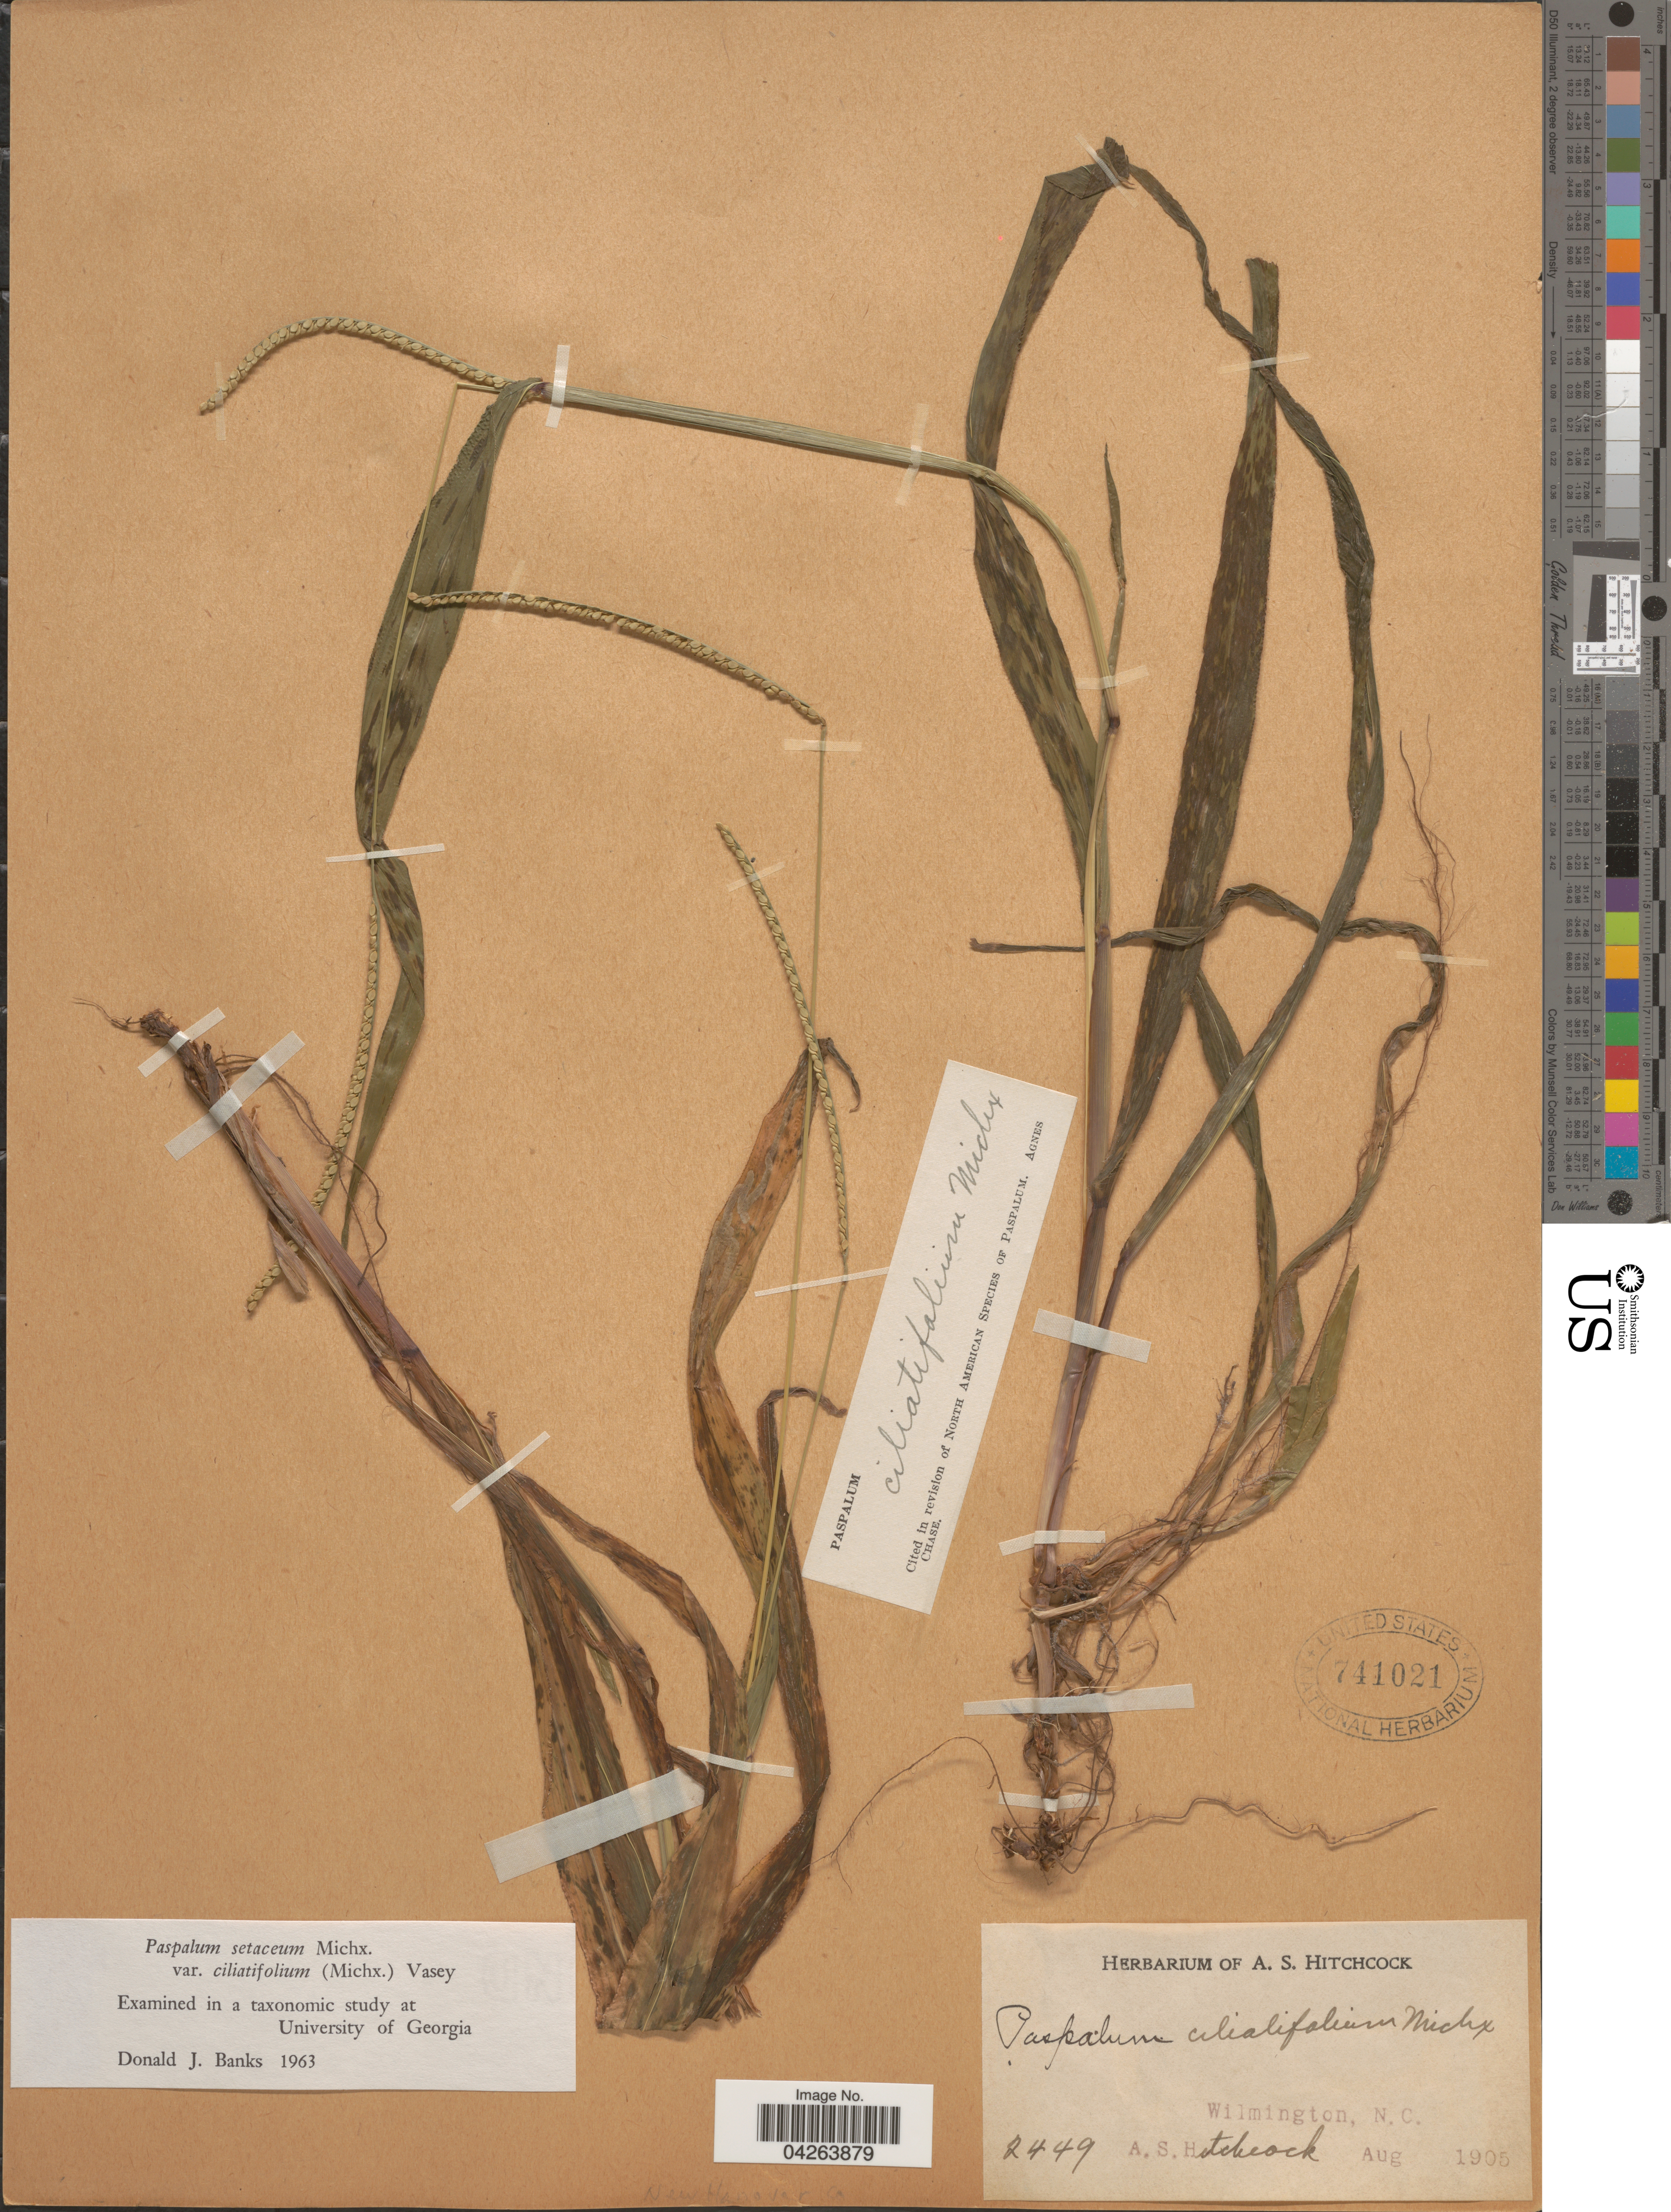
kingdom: Plantae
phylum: Tracheophyta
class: Liliopsida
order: Poales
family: Poaceae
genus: Paspalum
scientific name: Paspalum setaceum var. ciliatifolium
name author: (Michx.) Vasey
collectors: A. S. Hitchcock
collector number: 2449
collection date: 1905-08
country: United States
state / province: North Carolina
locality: Wilmington. New Hanover Co.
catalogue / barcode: US 741021